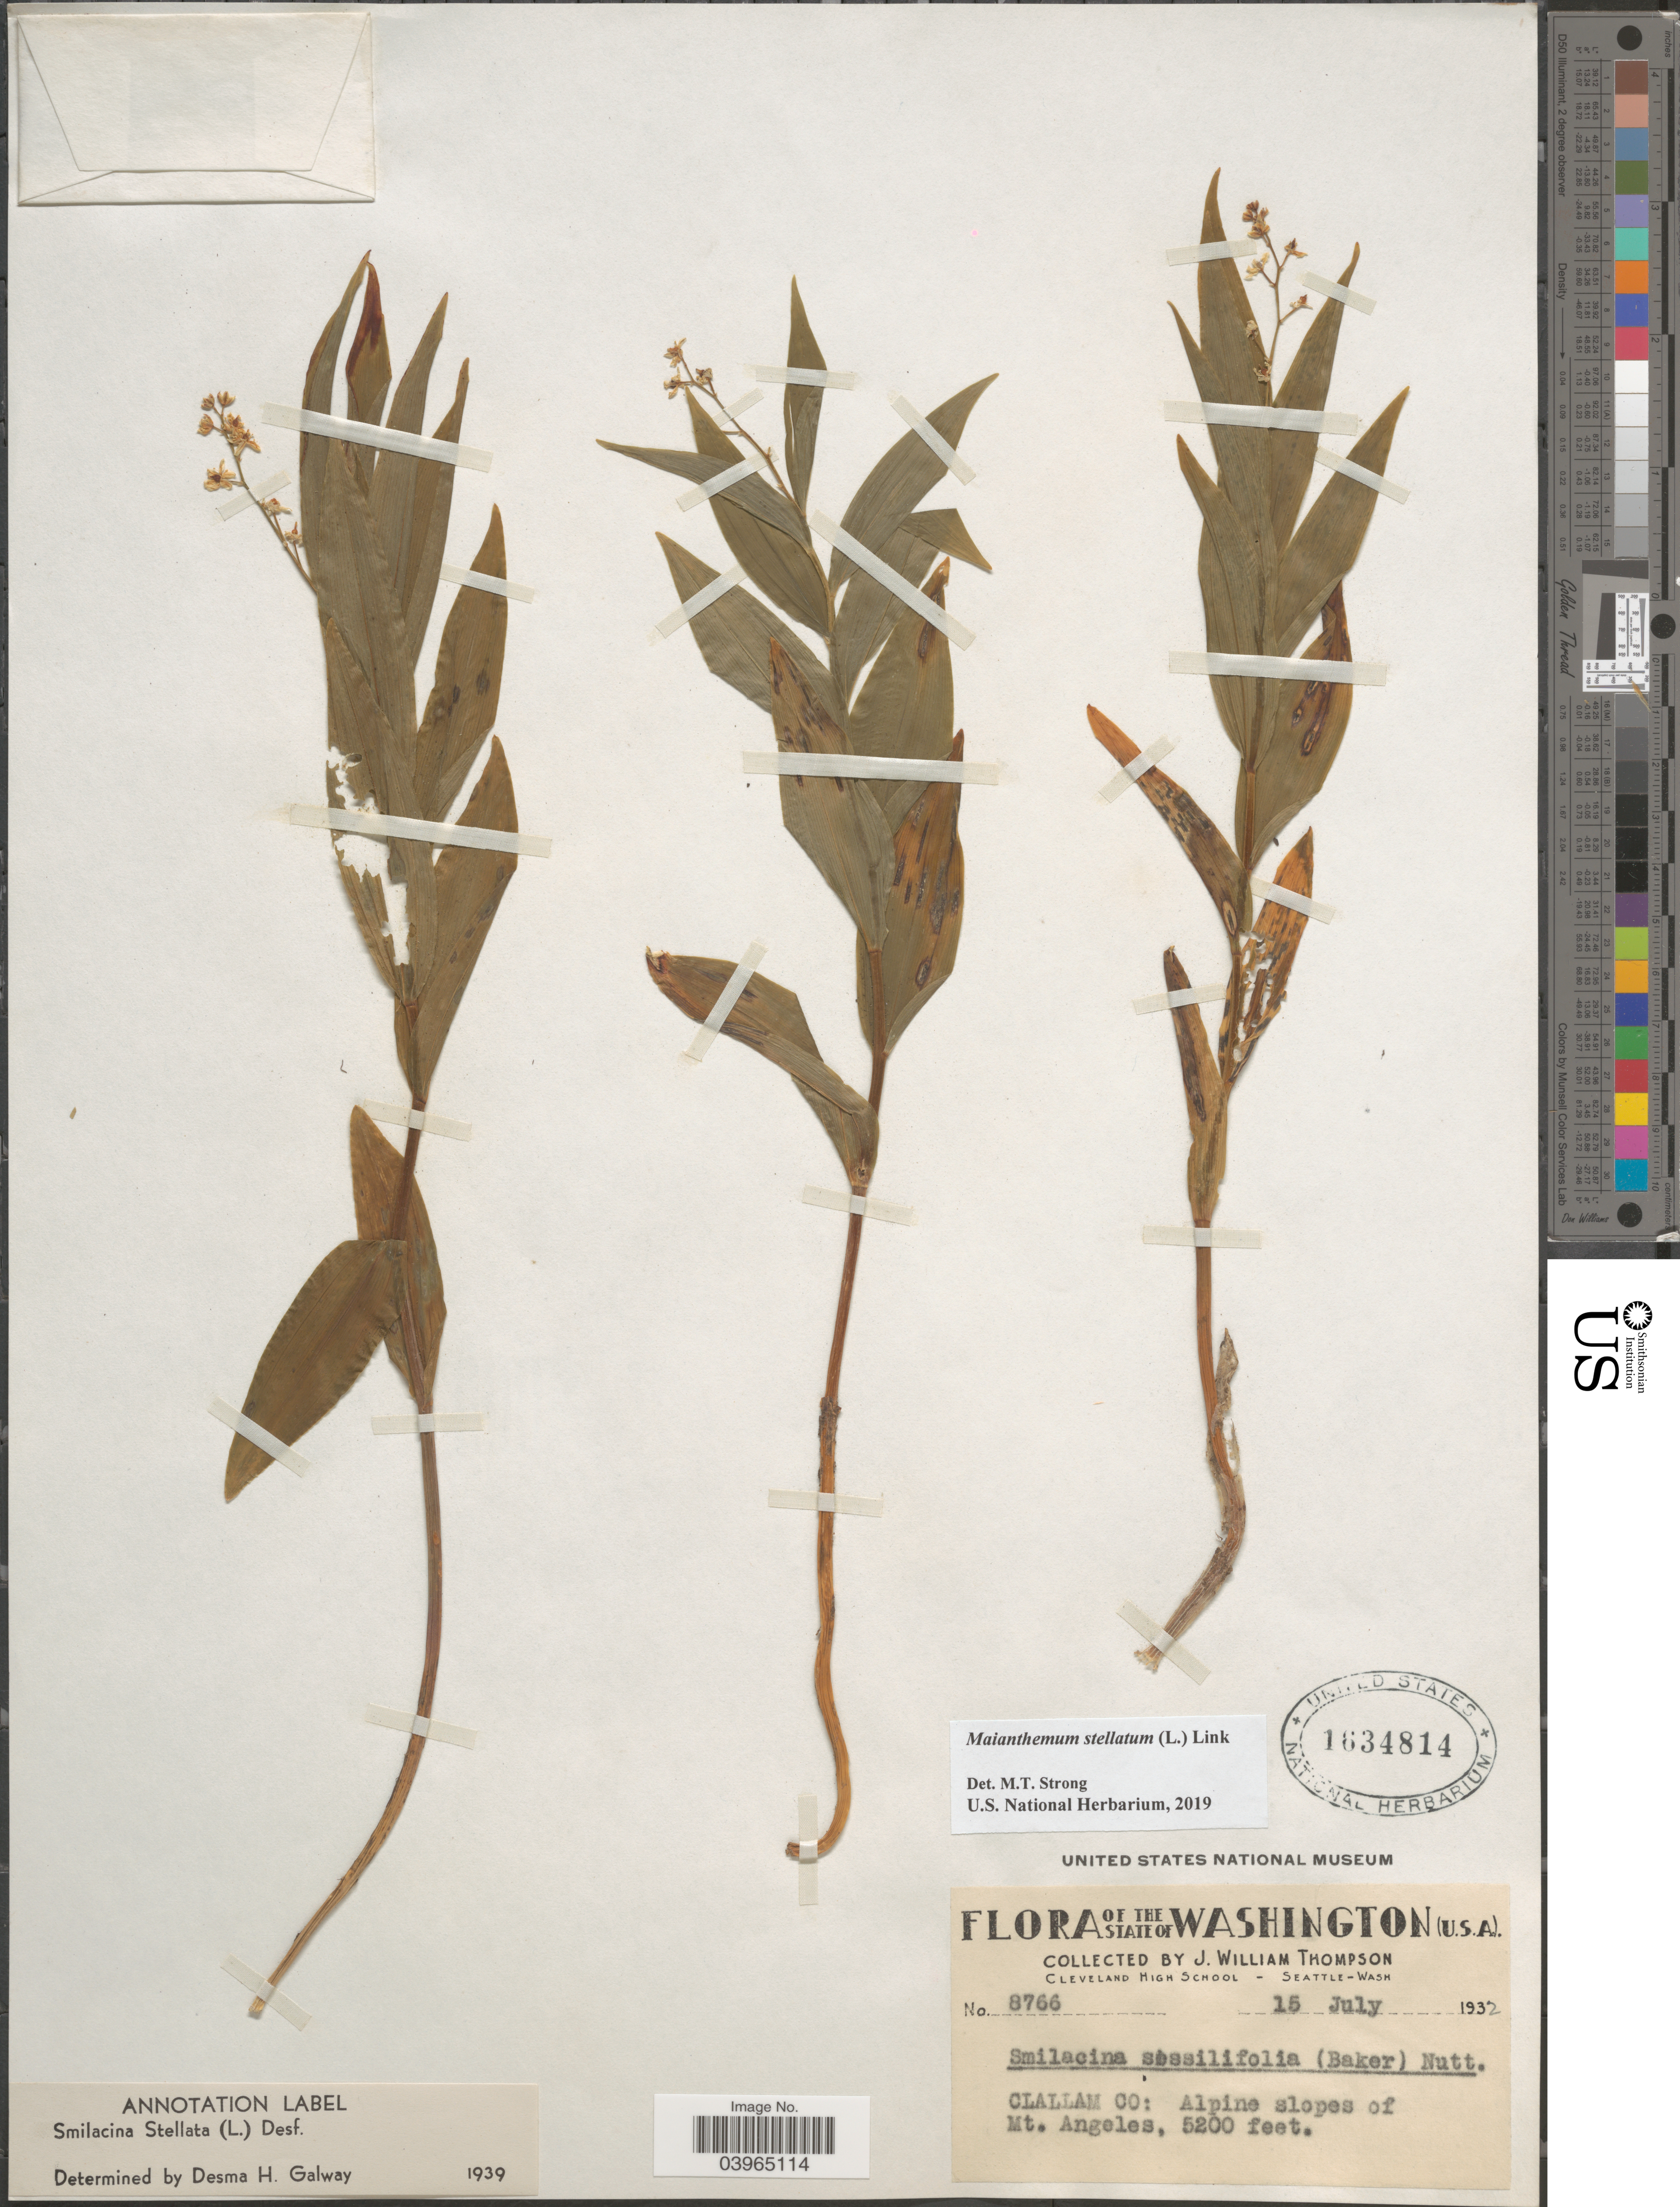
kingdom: Plantae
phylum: Tracheophyta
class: Liliopsida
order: Asparagales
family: Asparagaceae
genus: Maianthemum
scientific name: Maianthemum stellatum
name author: (L.) Link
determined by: Strong, Mark T., (BOT), Smithsonian Institution - National Museum of Natural History (UNITED STATES)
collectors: J. W. Thompson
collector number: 8766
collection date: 1932-07-15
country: United States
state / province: Washington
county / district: Clallam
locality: Clallam Co: Alpine slopes of Mt. Angeles.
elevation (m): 1585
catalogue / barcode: US 1634814